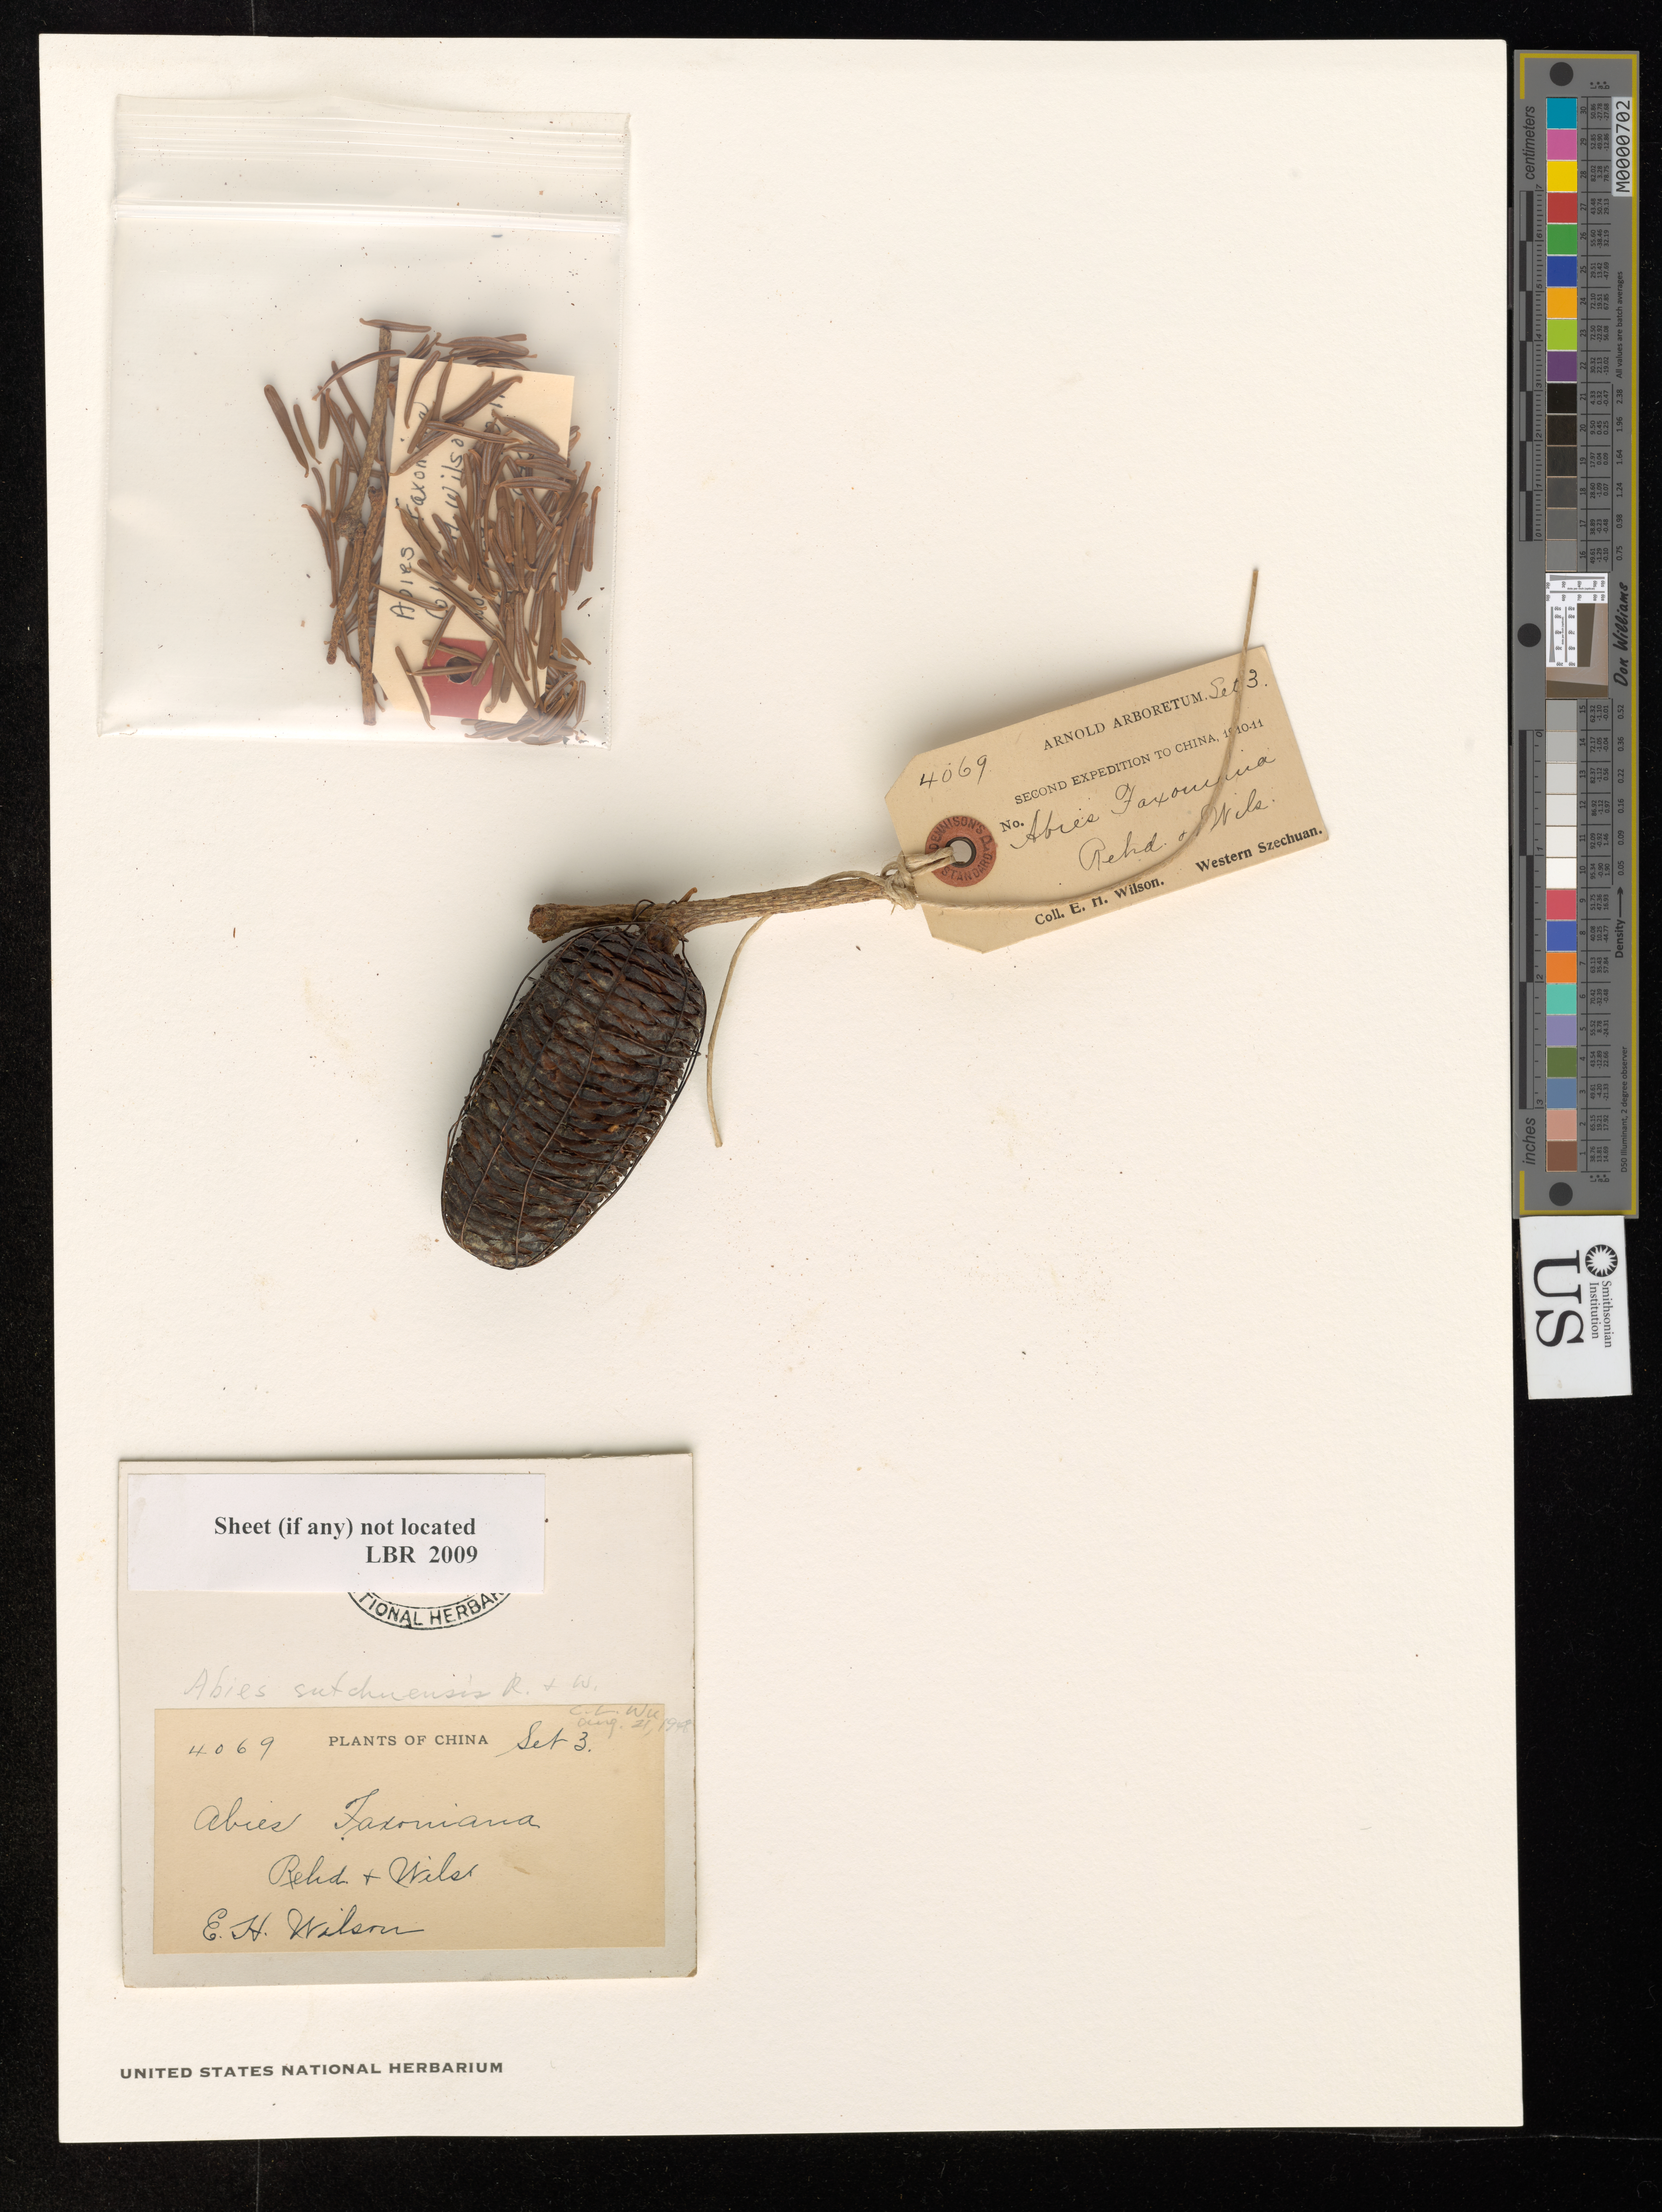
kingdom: Plantae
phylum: Tracheophyta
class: Pinopsida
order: Pinales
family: Pinaceae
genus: Abies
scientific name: Abies faxoniana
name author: Rehder & E.H. Wilson in Sarg.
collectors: E. H. Wilson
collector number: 4069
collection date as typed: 1910 to -- --- 1911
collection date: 1910/1911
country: China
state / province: Sichuan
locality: Western Szechuan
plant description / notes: USNH 776042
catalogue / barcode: US 776042